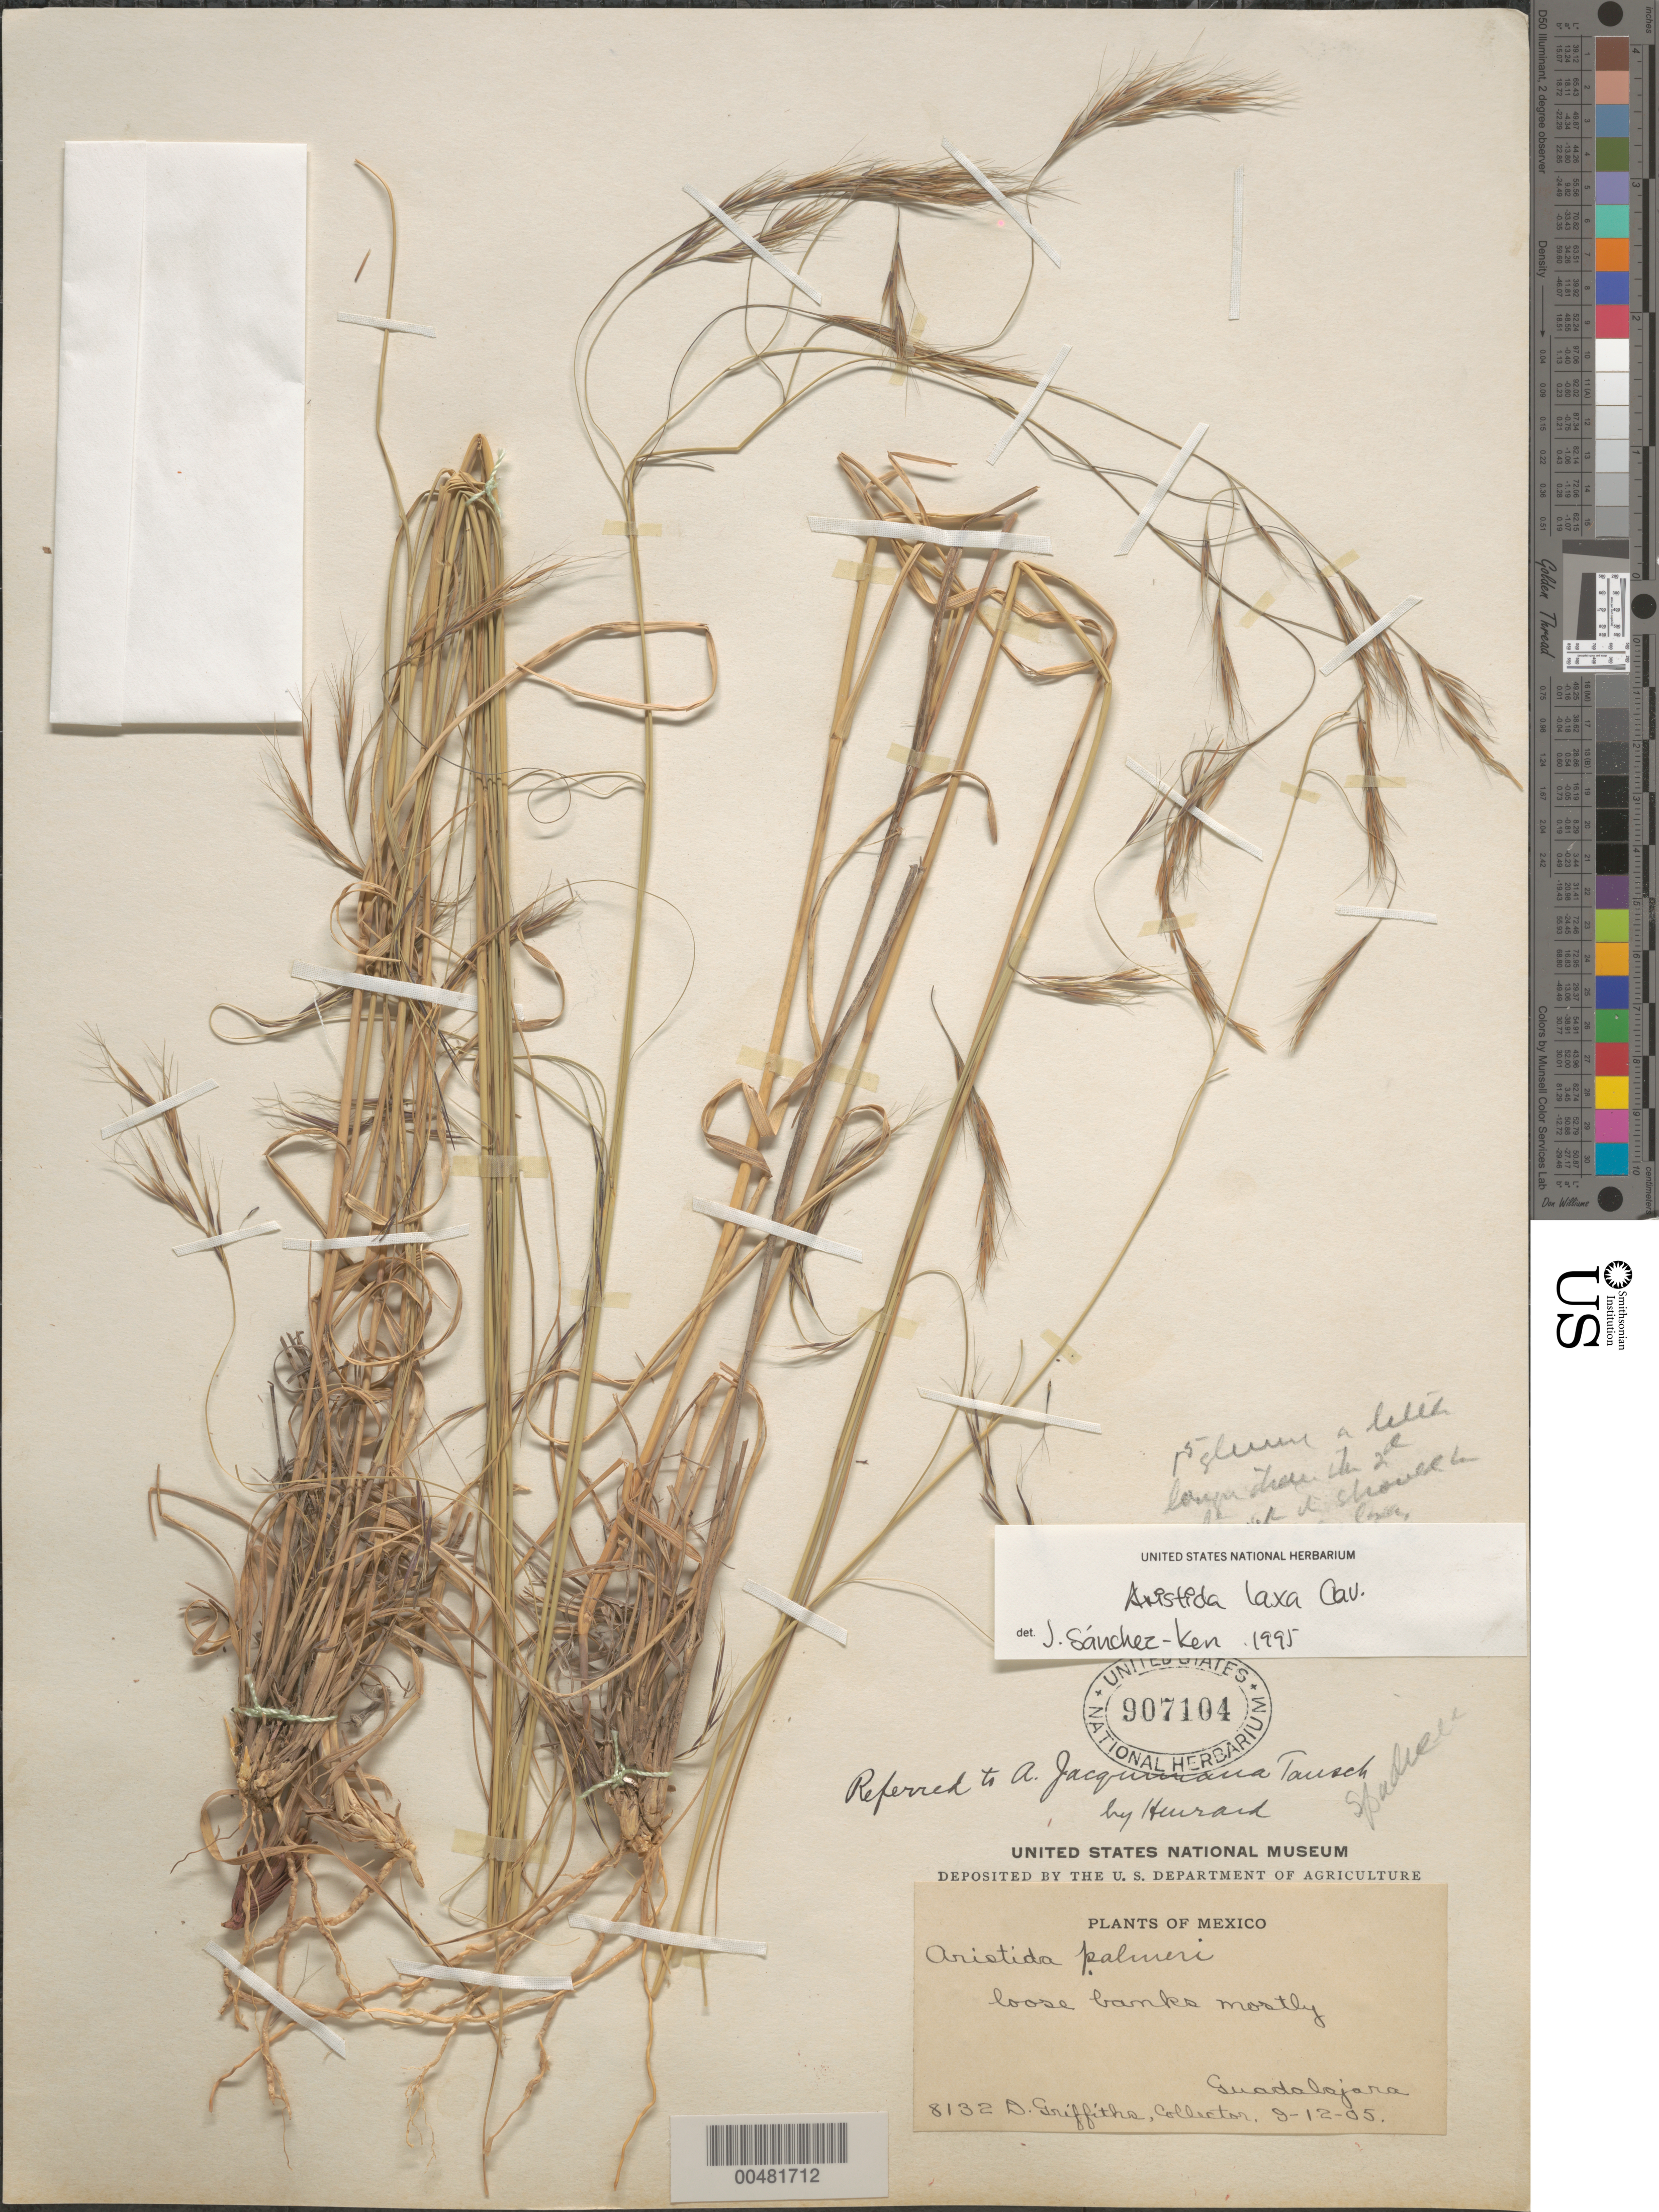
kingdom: Plantae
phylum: Tracheophyta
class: Liliopsida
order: Poales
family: Poaceae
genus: Aristida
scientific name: Aristida laxa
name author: Cav.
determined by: Sánchez-Ken, J. G.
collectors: D. Griffiths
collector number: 8132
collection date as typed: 12 Sep 1905 or 9 Dec 1905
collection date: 1905-09-12 or 1905-12-09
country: Mexico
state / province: Jalisco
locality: Guadalajara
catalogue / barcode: US 907104